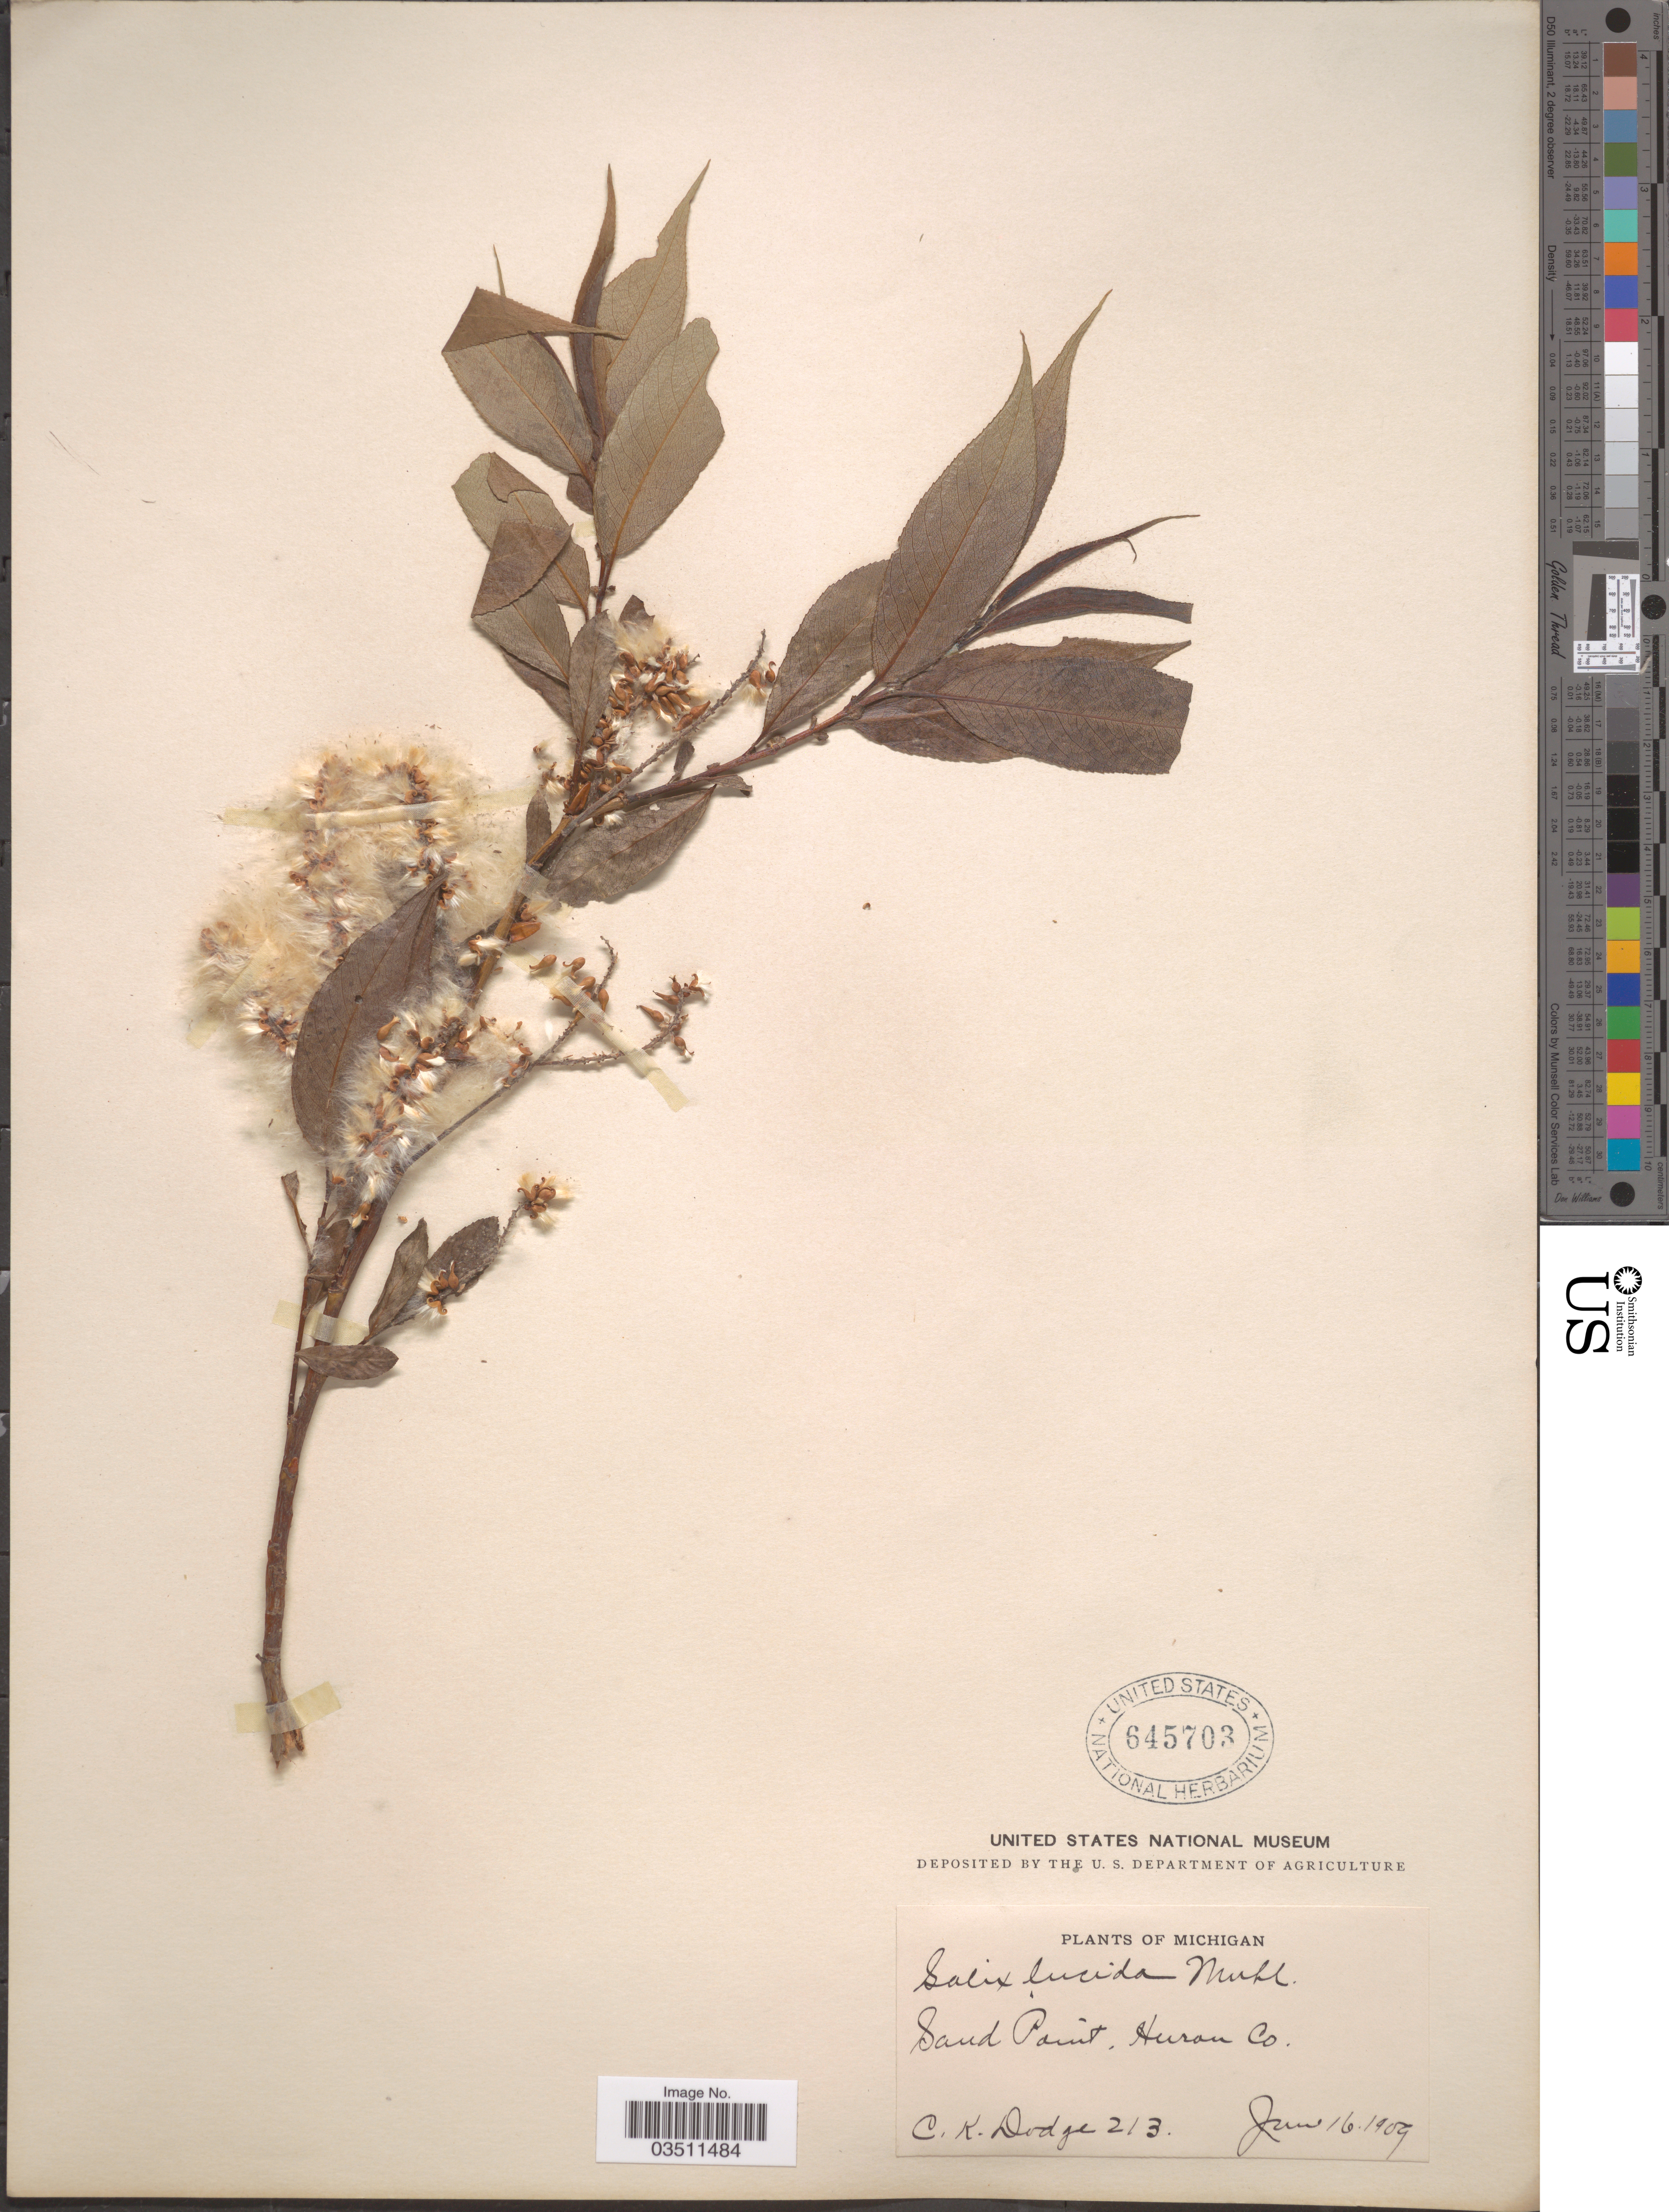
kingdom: Plantae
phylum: Tracheophyta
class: Magnoliopsida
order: Malpighiales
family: Salicaceae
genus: Salix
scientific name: Salix lucida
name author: Muhl.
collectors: C. Dodge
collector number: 213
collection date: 1909-06-16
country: United States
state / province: Michigan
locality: San Point, Huran Co.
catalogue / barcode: US 645703